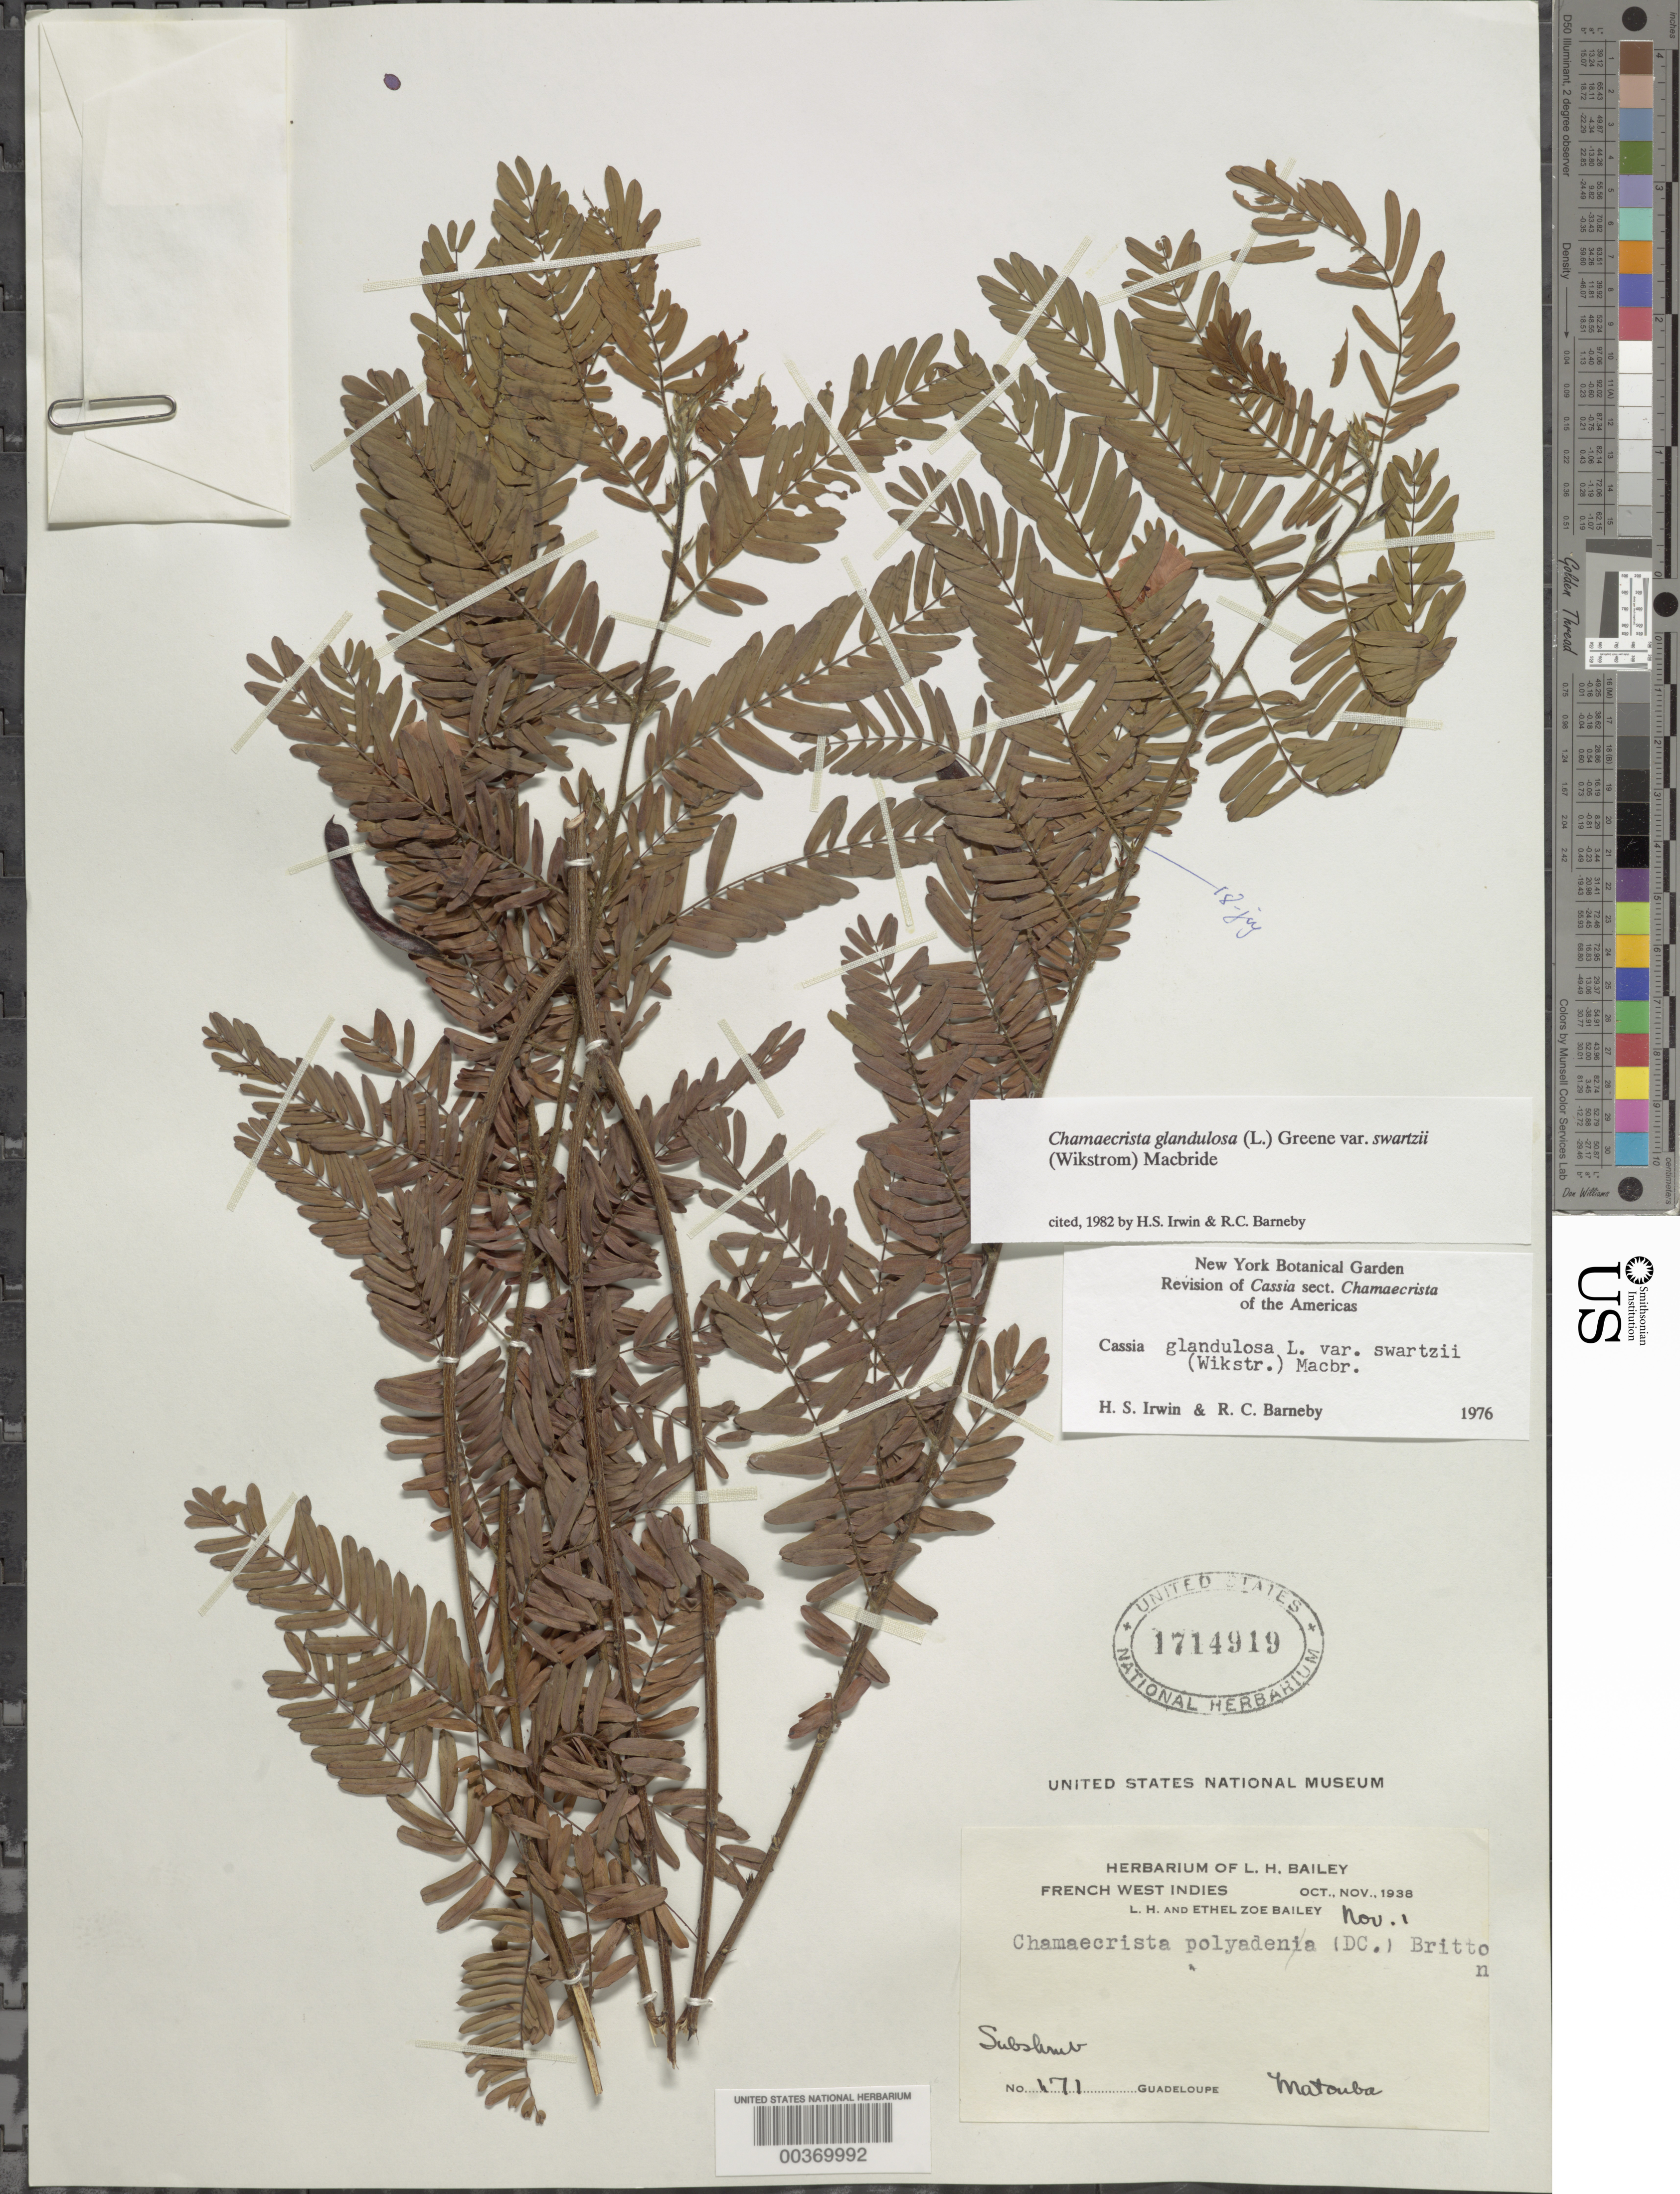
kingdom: Plantae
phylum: Tracheophyta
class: Magnoliopsida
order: Fabales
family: Fabaceae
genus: Chamaecrista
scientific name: Chamaecrista glandulosa var. swartzii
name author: (Wikstr.) H.S. Irwin & Barneby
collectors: L. H. Bailey & E. Z. Bailey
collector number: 171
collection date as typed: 01 Nov 1938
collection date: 1938-11-01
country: Guadeloupe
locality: Matouba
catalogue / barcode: US 1714919